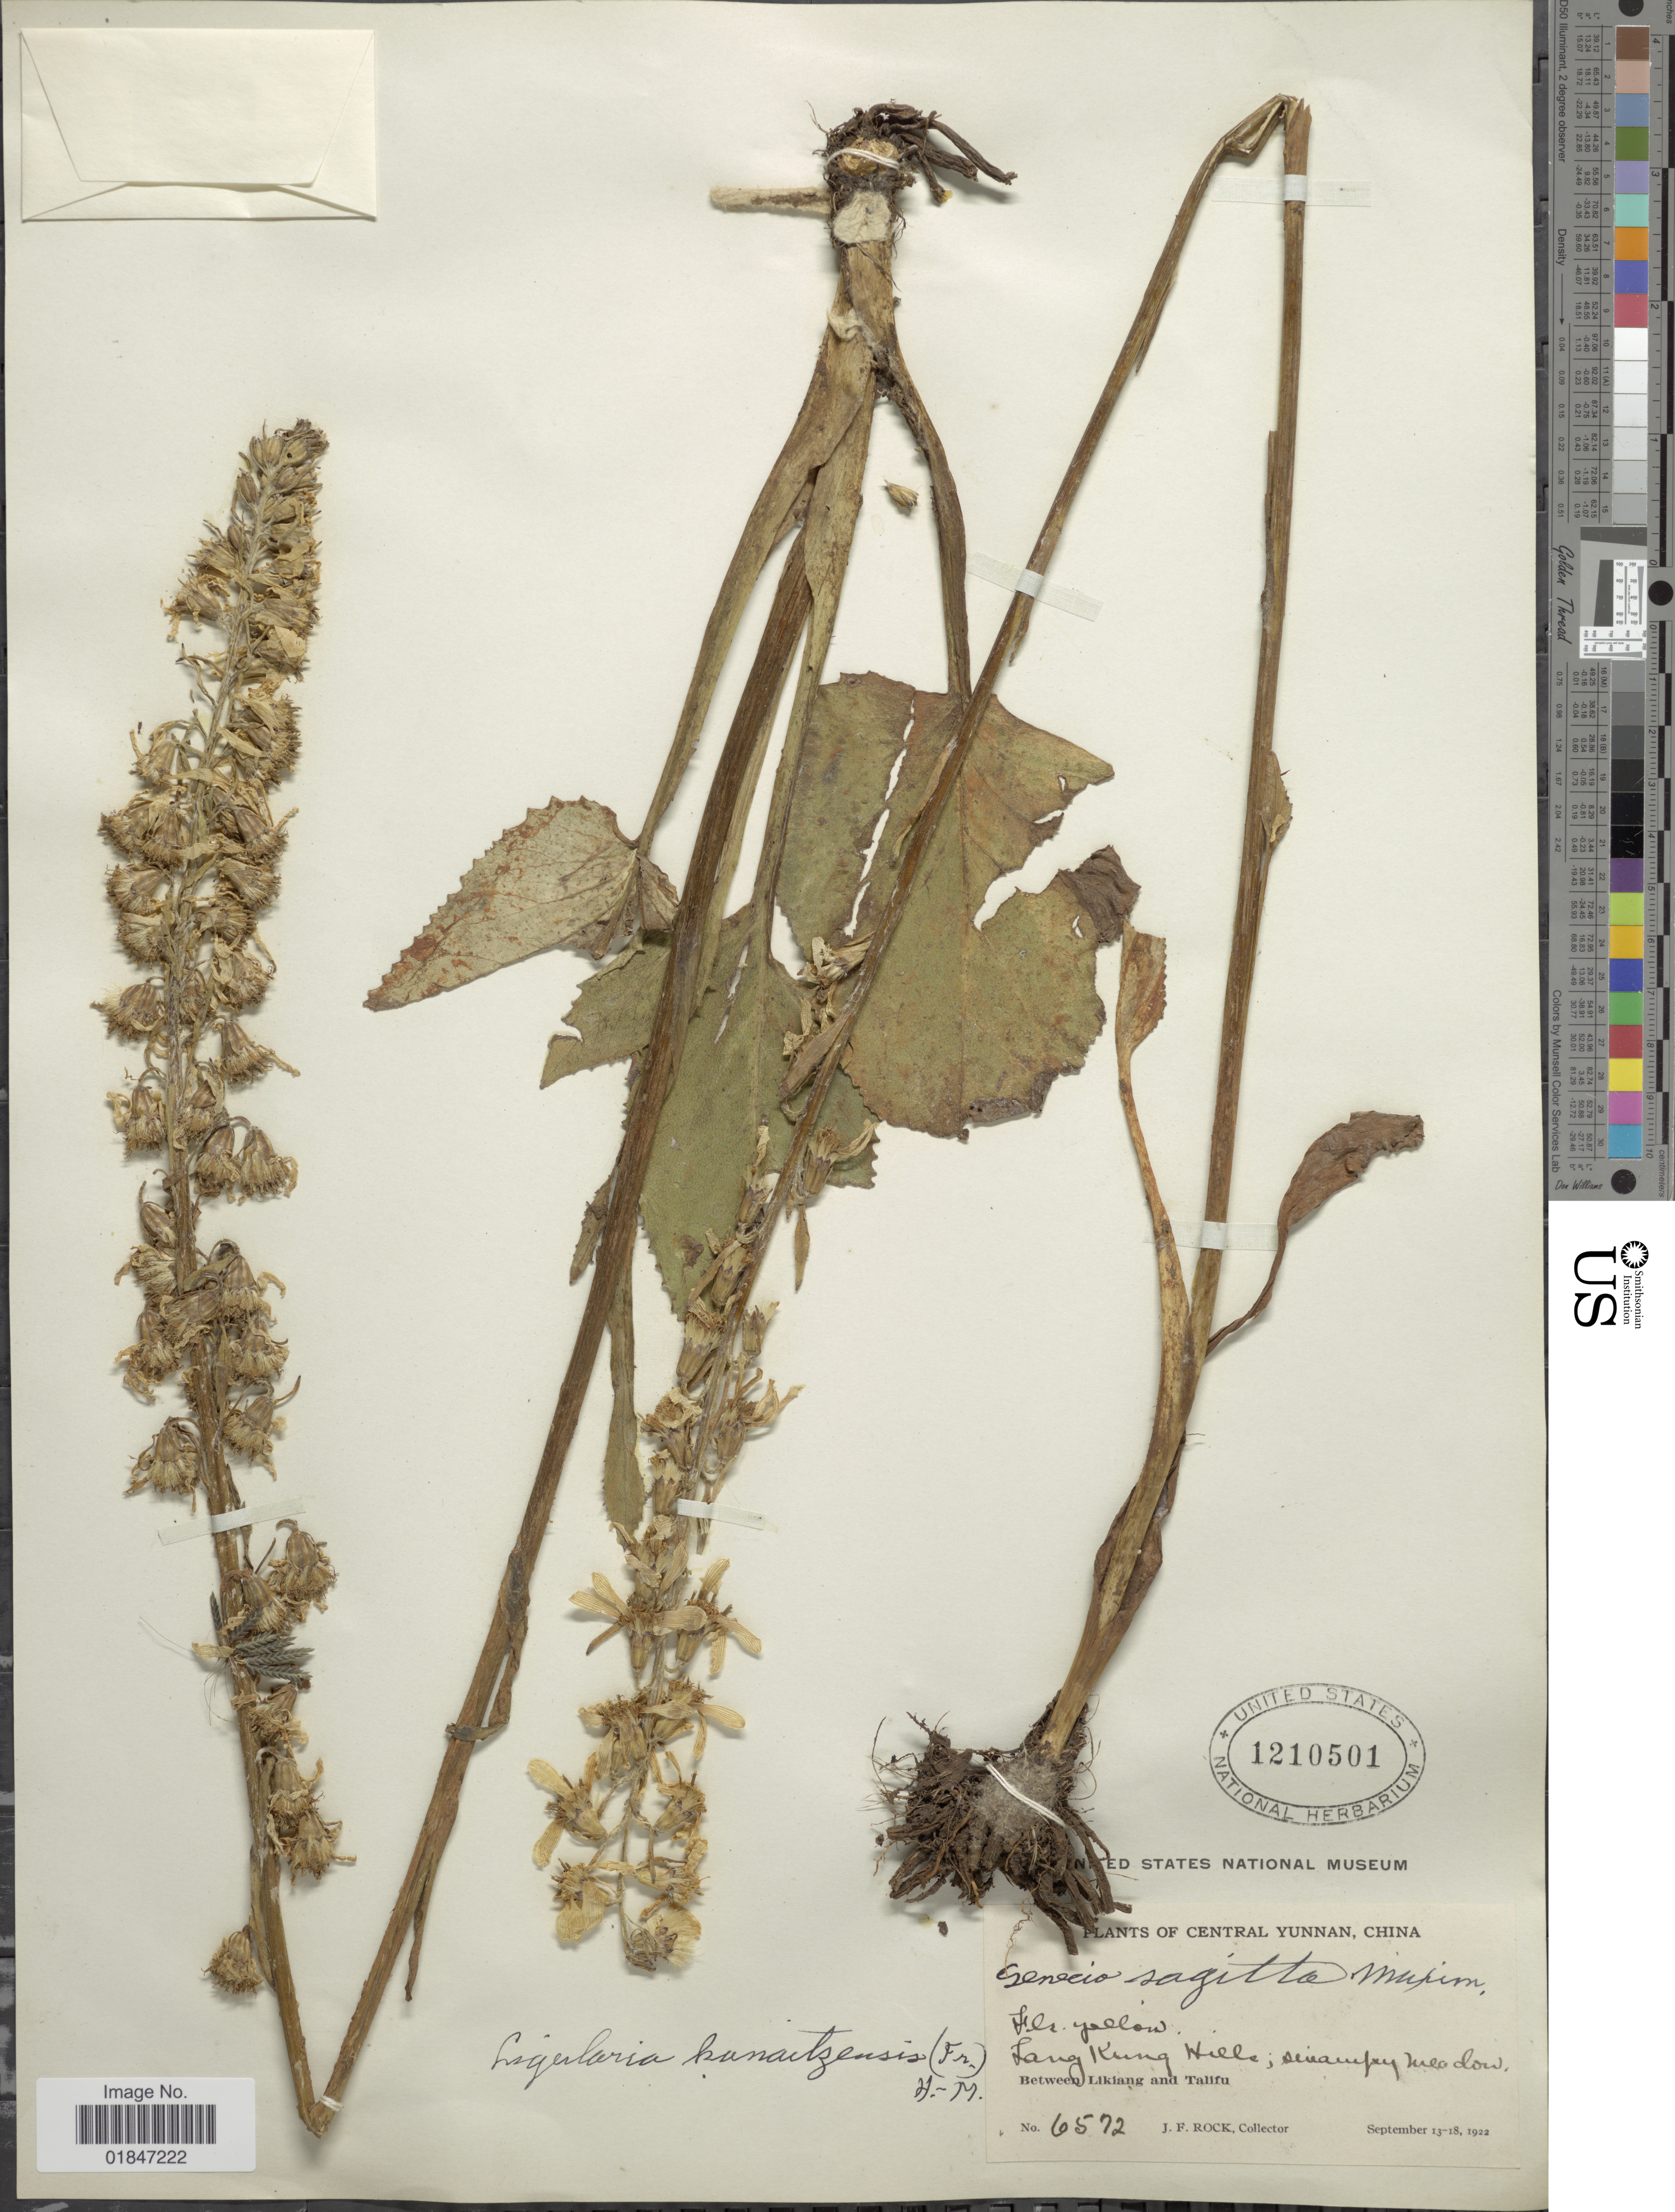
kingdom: Plantae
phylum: Tracheophyta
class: Magnoliopsida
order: Asterales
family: Asteraceae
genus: Ligularia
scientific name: Ligularia kanaitzensis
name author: (Franch.) Hand.-Mazz.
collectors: J. Rock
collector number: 6572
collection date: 1922-09-13/1922-09-18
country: China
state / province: Yunnan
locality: Central Yunnan, China.Lang Kung Hills, Between Likiang and Talifu.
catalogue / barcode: US 1210501